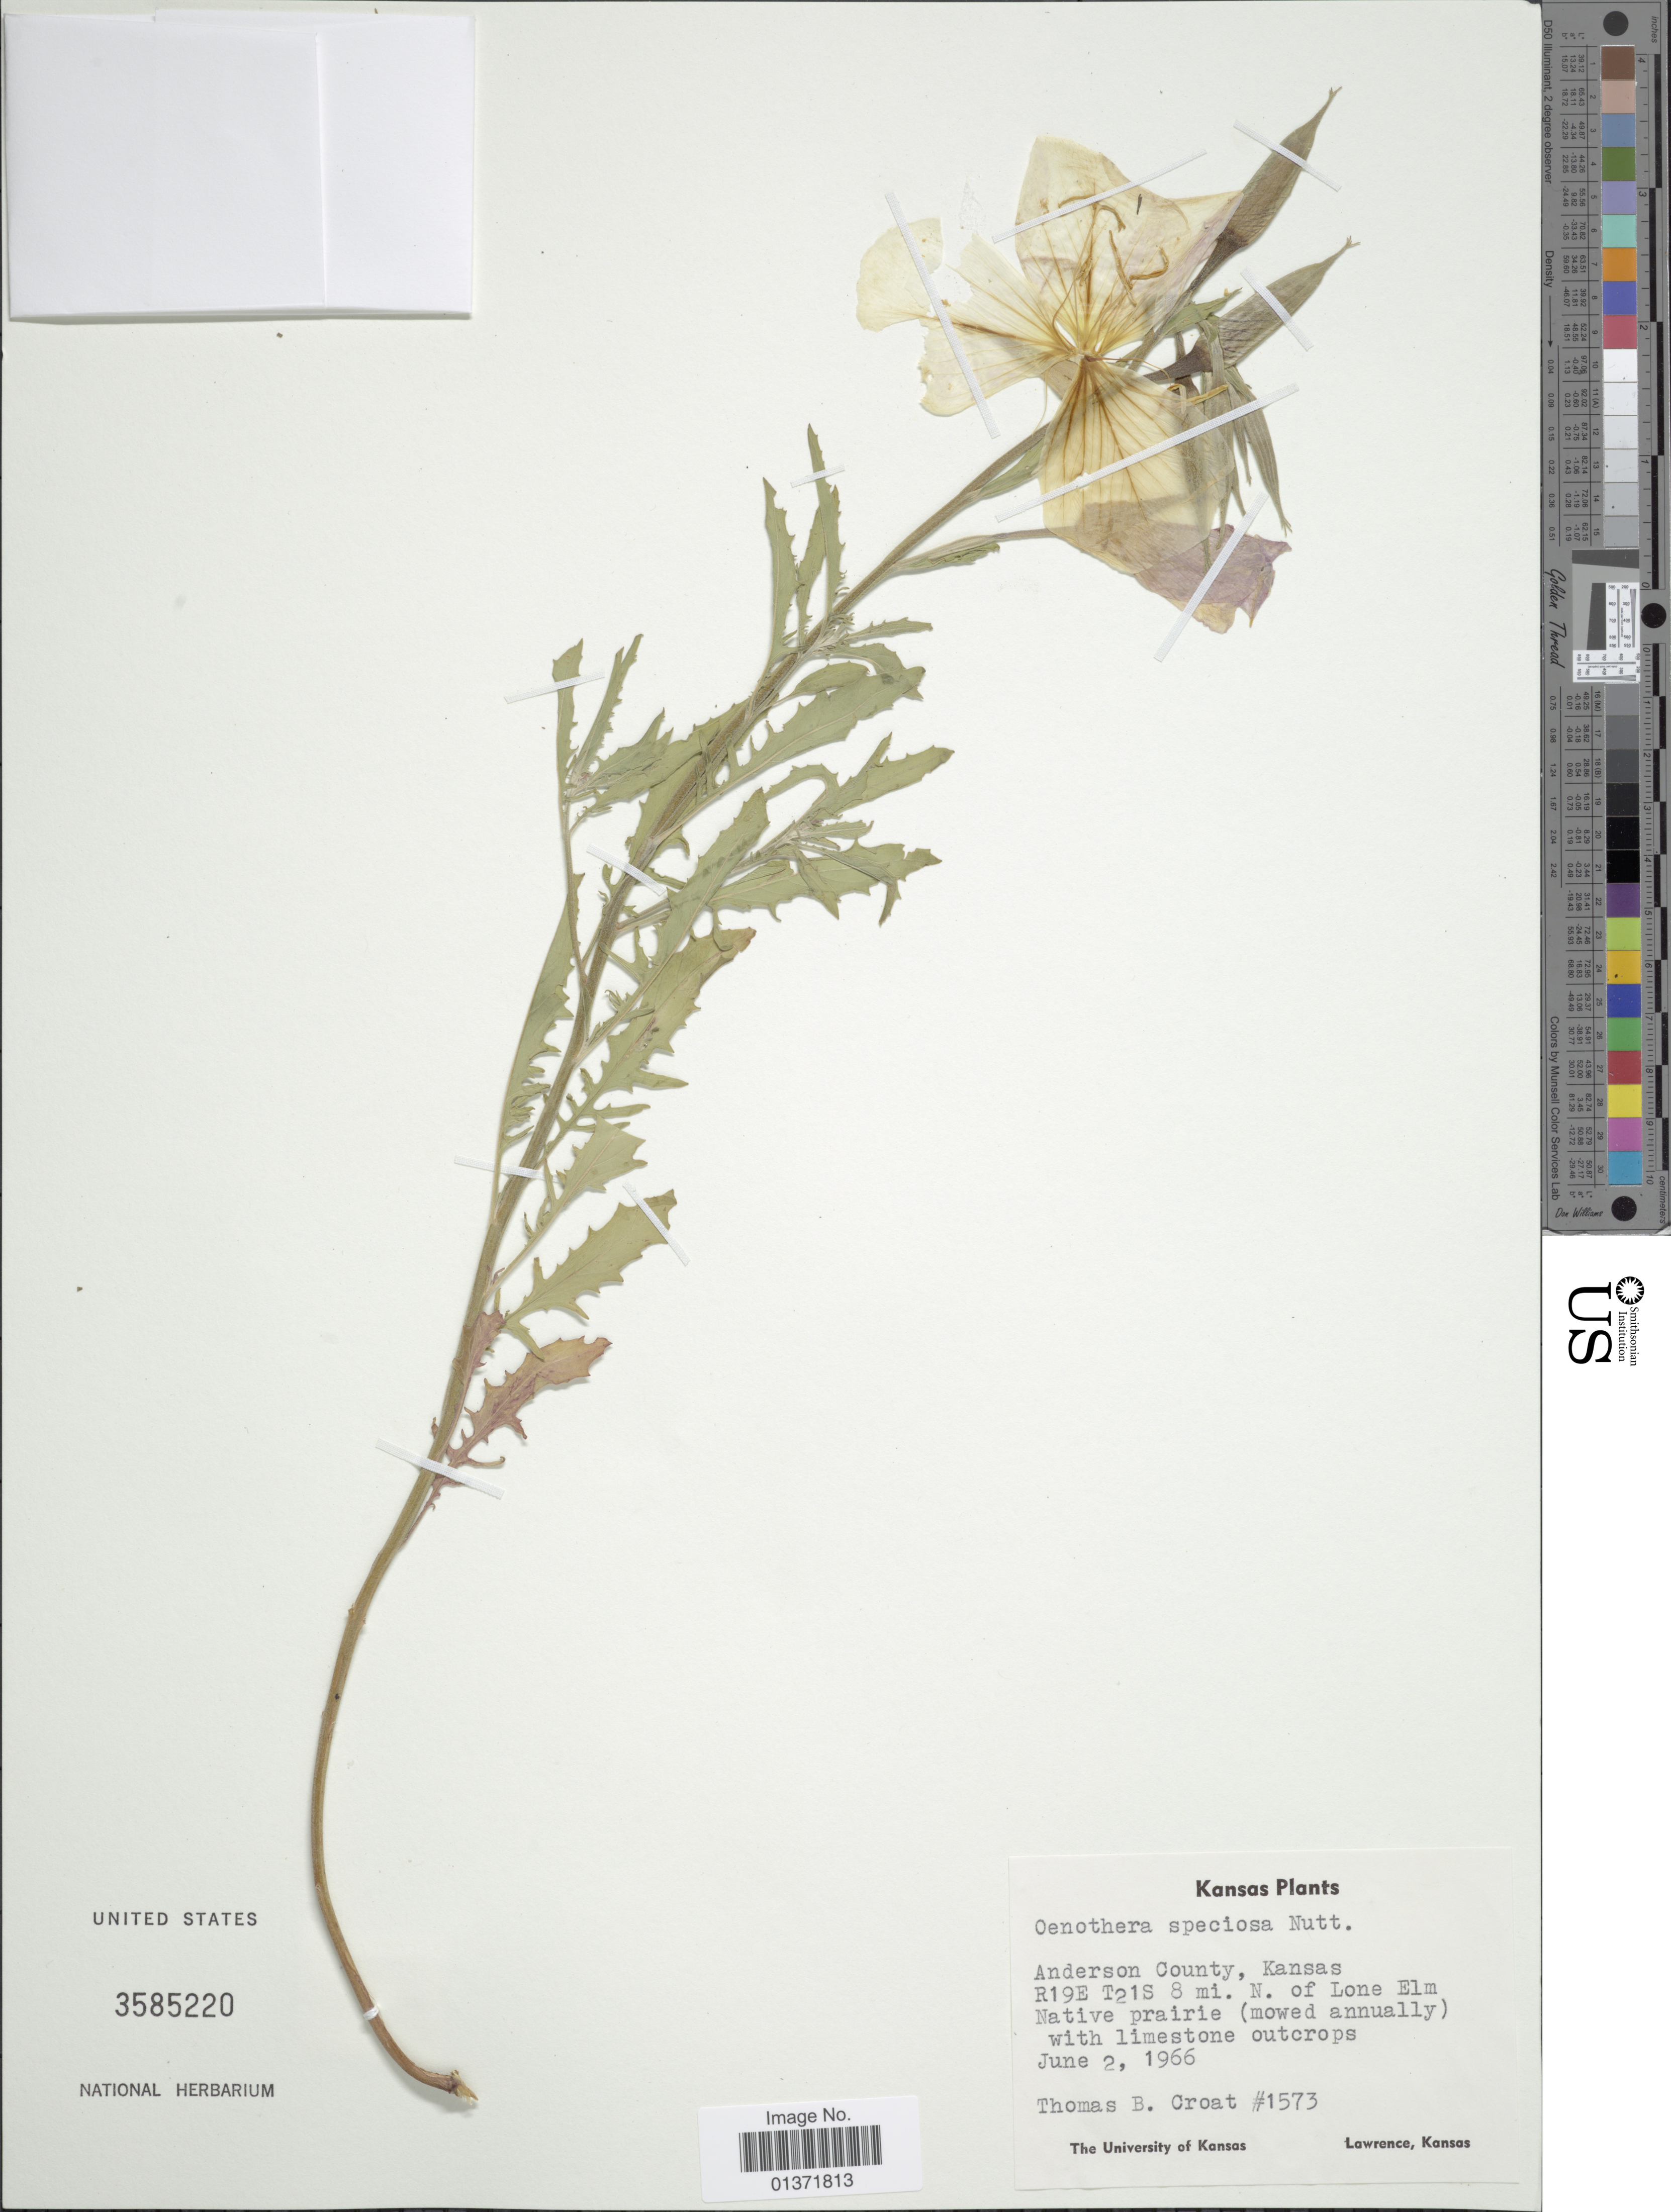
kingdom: Plantae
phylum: Tracheophyta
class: Magnoliopsida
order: Myrtales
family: Onagraceae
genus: Oenothera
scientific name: Oenothera speciosa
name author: Nutt.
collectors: T. B. Croat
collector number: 1573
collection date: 1966-06-02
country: United States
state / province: Kansas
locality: Anderson County, R19E T21S 8 mi. N of Lone Elm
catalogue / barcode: US 3585220